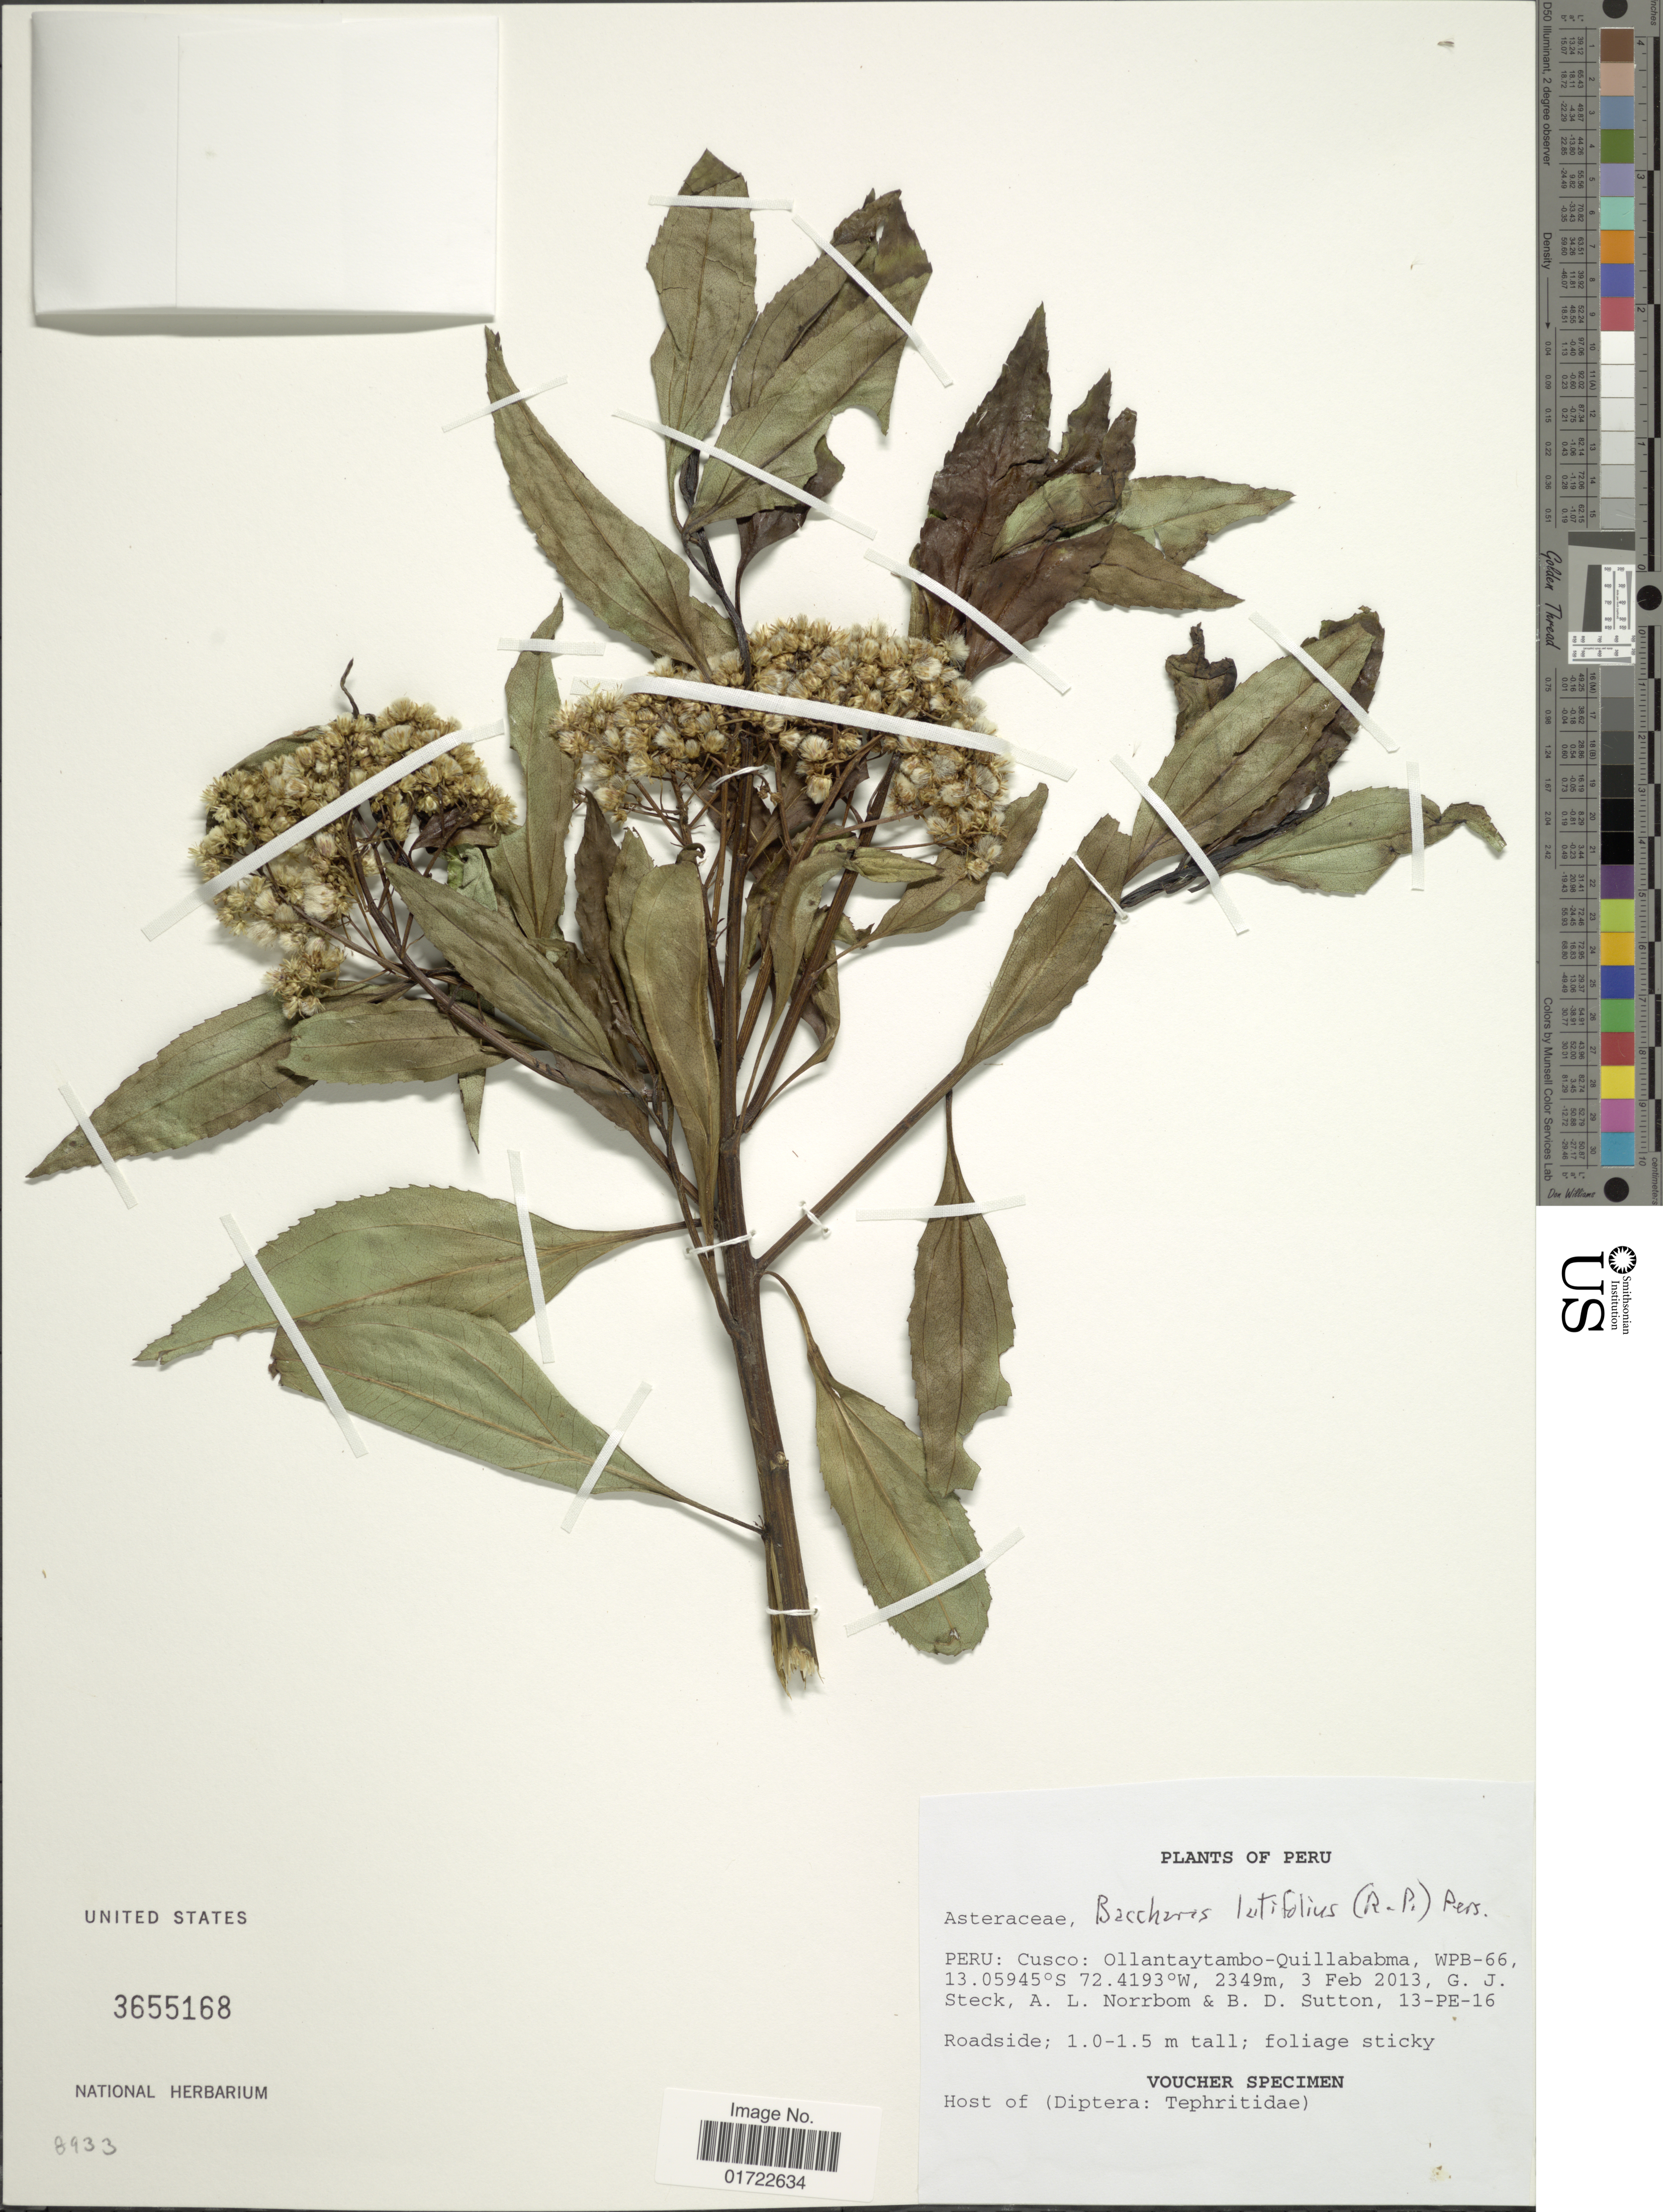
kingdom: Plantae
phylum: Tracheophyta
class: Magnoliopsida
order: Asterales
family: Asteraceae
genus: Baccharis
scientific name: Baccharis latifolia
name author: (Ruiz & Pav.) Pers.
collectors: G. Steck, A. L. Norrbom & B. Sutton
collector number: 13-PE-16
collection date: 2013-02-03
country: Peru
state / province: Cusco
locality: Ollantaytambo-Quillabamba, WPB-66.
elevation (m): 2349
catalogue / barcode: US 3655168